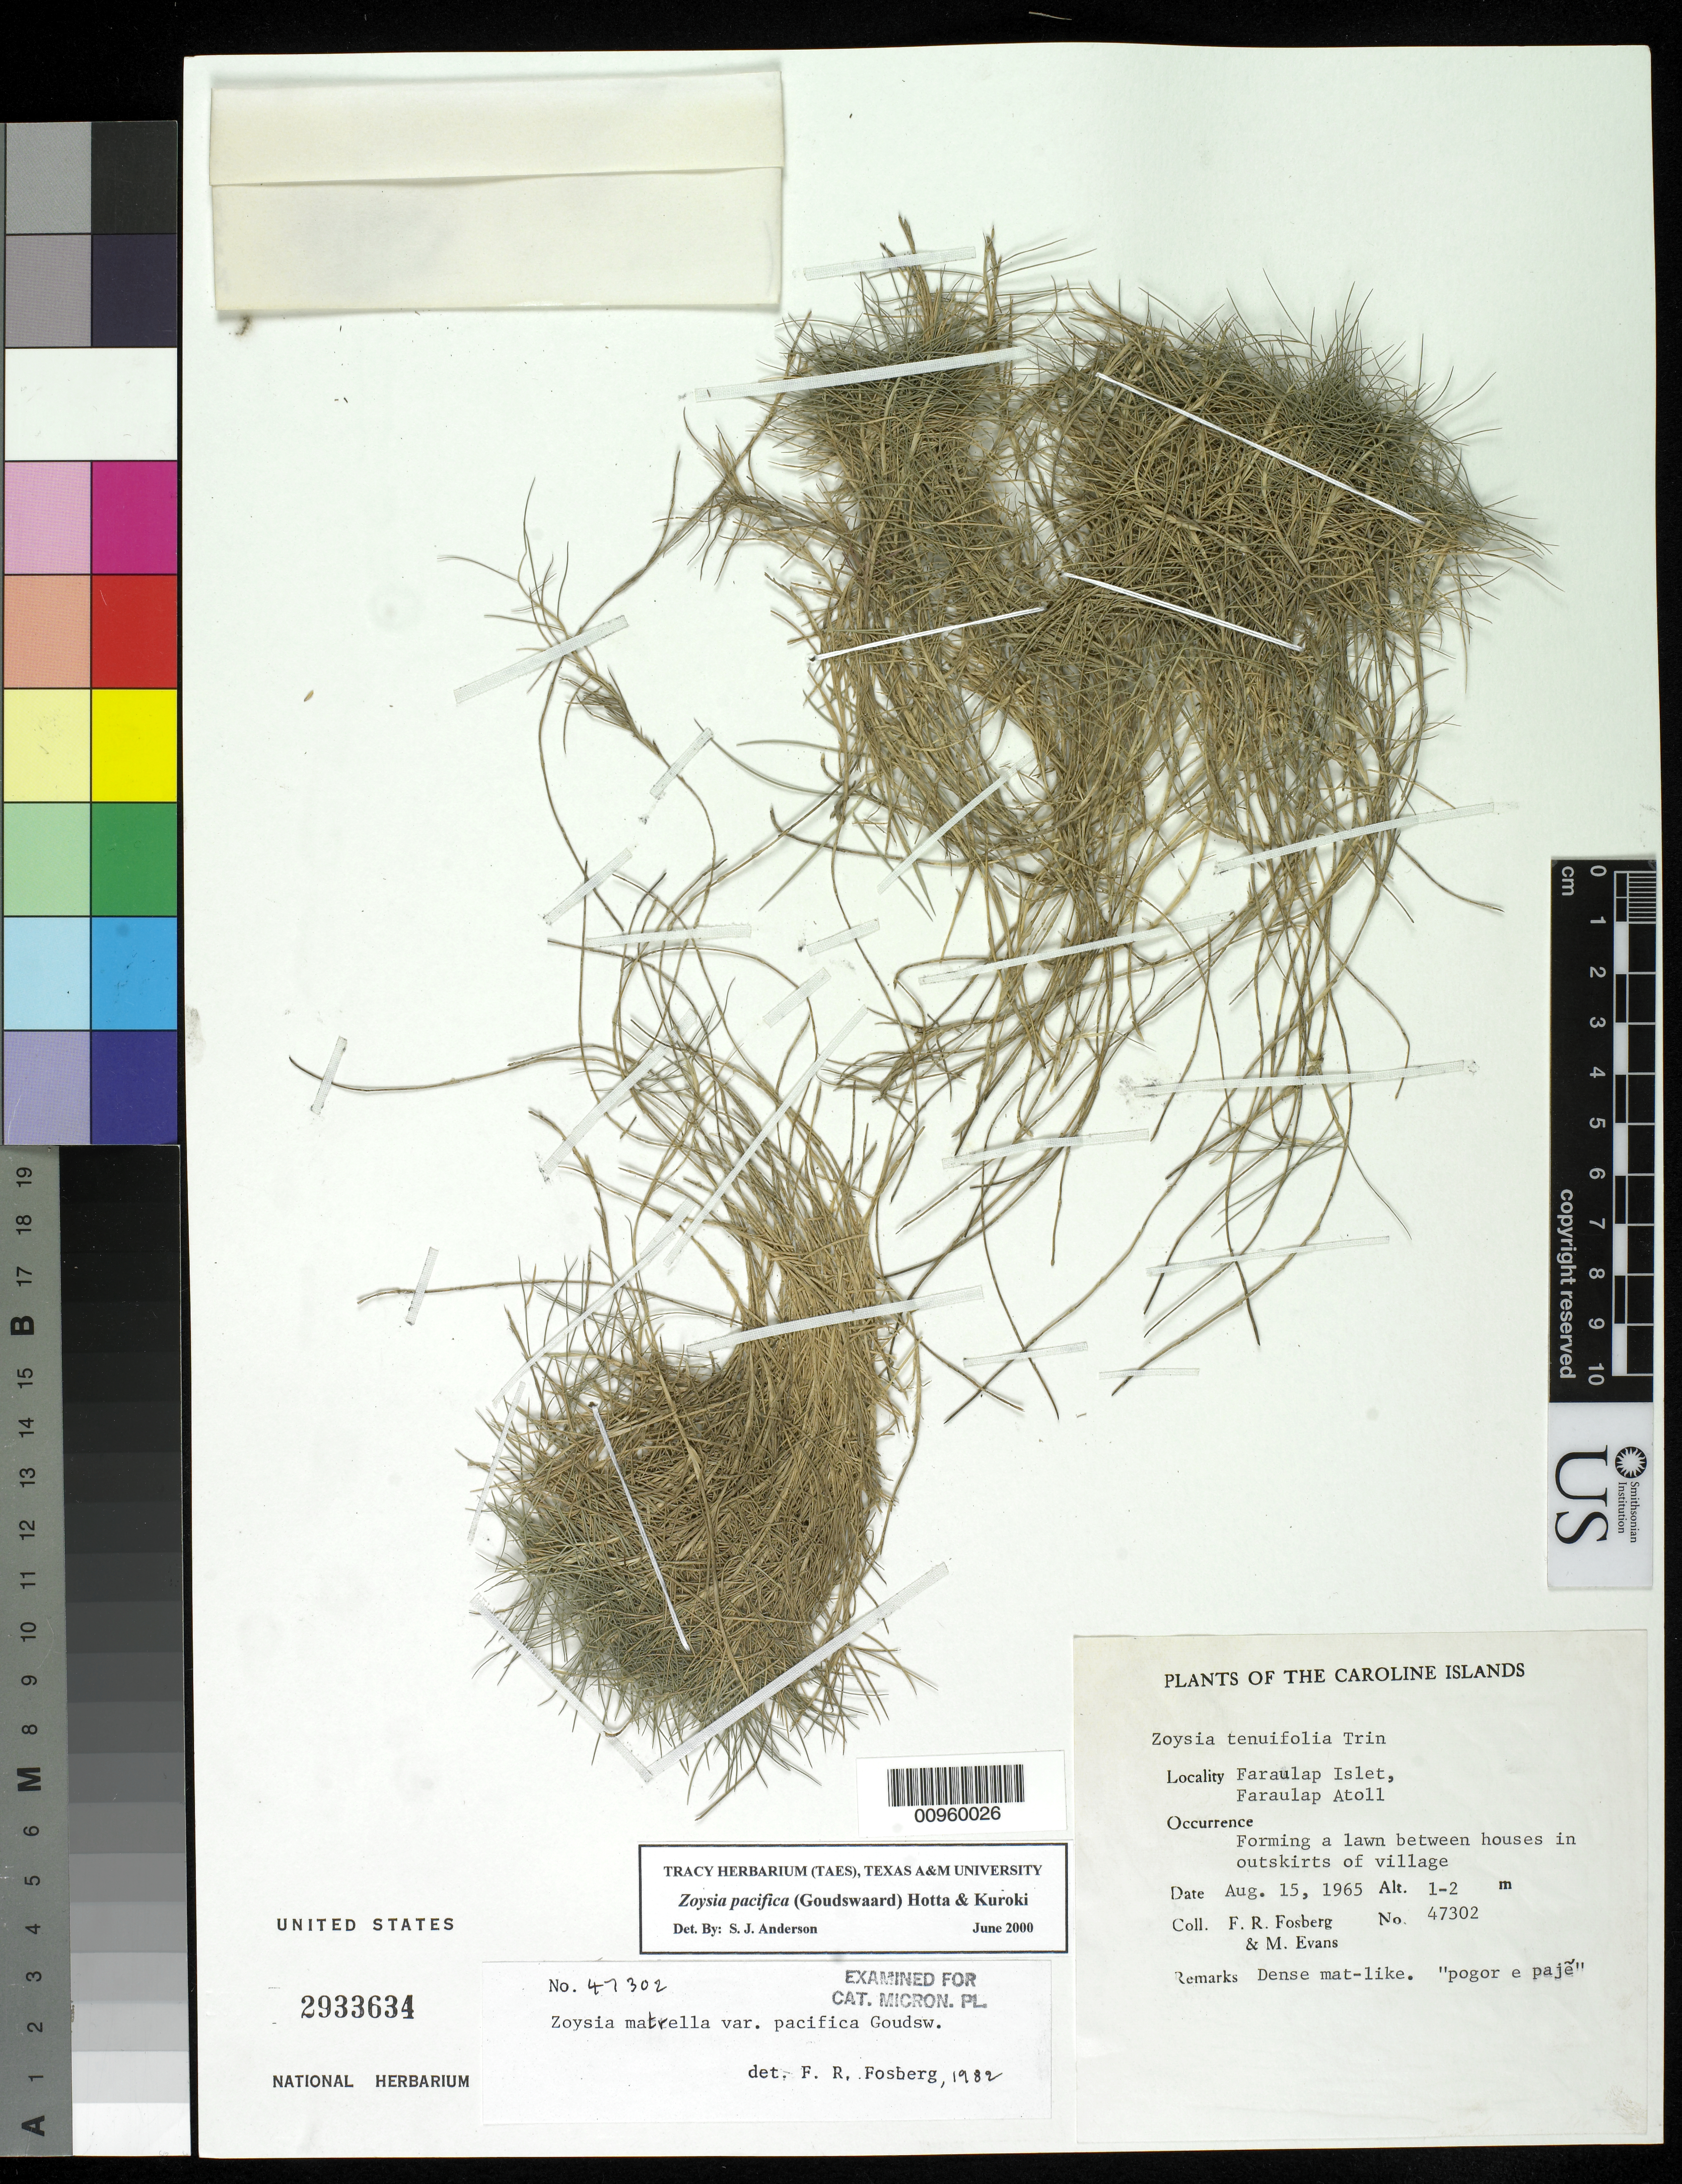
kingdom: Plantae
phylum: Tracheophyta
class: Liliopsida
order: Poales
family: Poaceae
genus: Zoysia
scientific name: Zoysia pacifica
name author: (Goudswaard) M. Hotta & Kuroki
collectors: F. R. Fosberg & M. Evans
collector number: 47302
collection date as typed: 15 Aug 1965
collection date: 1965-08-15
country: Micronesia, Federated States of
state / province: Yap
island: Faraulep Atoll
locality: Faraulap Islet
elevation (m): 1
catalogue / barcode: US 2933634